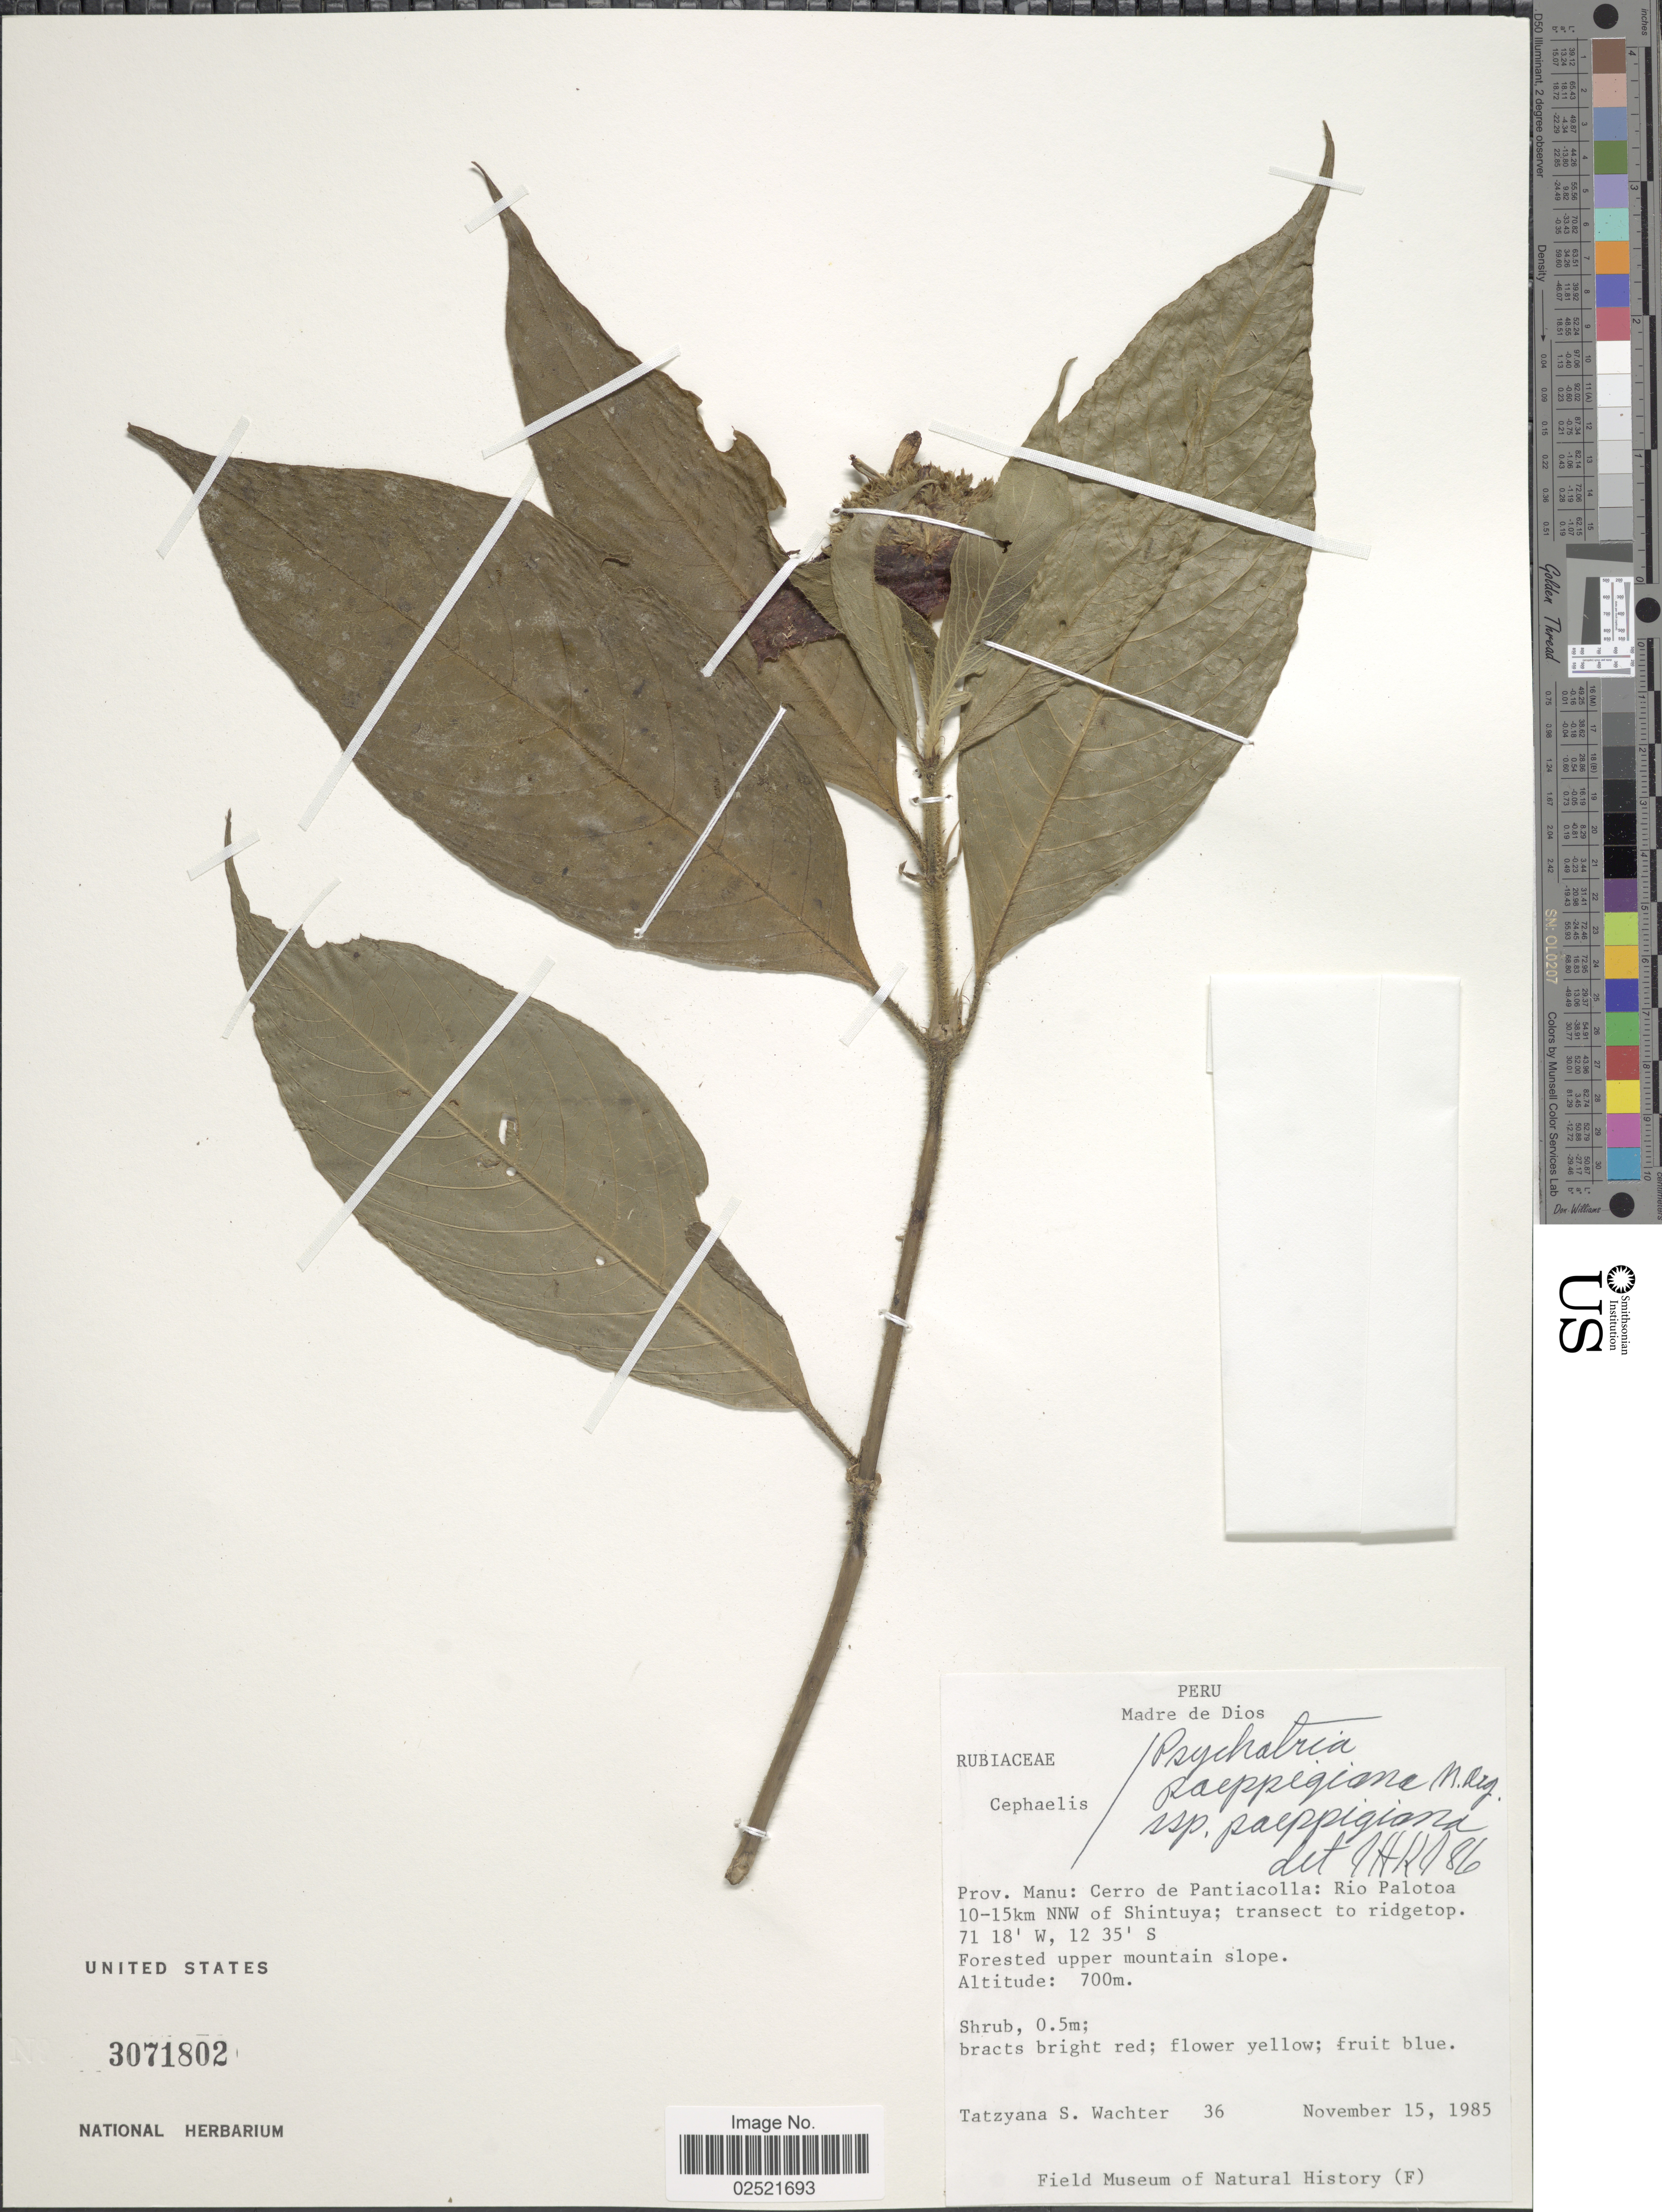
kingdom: Plantae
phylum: Tracheophyta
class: Magnoliopsida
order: Gentianales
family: Rubiaceae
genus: Psychotria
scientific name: Psychotria poeppigiana subsp. poeppigiana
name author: Müll. Arg.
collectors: T. Wachter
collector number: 36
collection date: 1985-11-15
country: Peru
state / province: Madre de Dios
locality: Prov. Manu, Cerro de Pantiacolla, Rio Palotoa 10-15 km NNW of Shintuya, transect to ridgetop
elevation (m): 700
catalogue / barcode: US 3071802